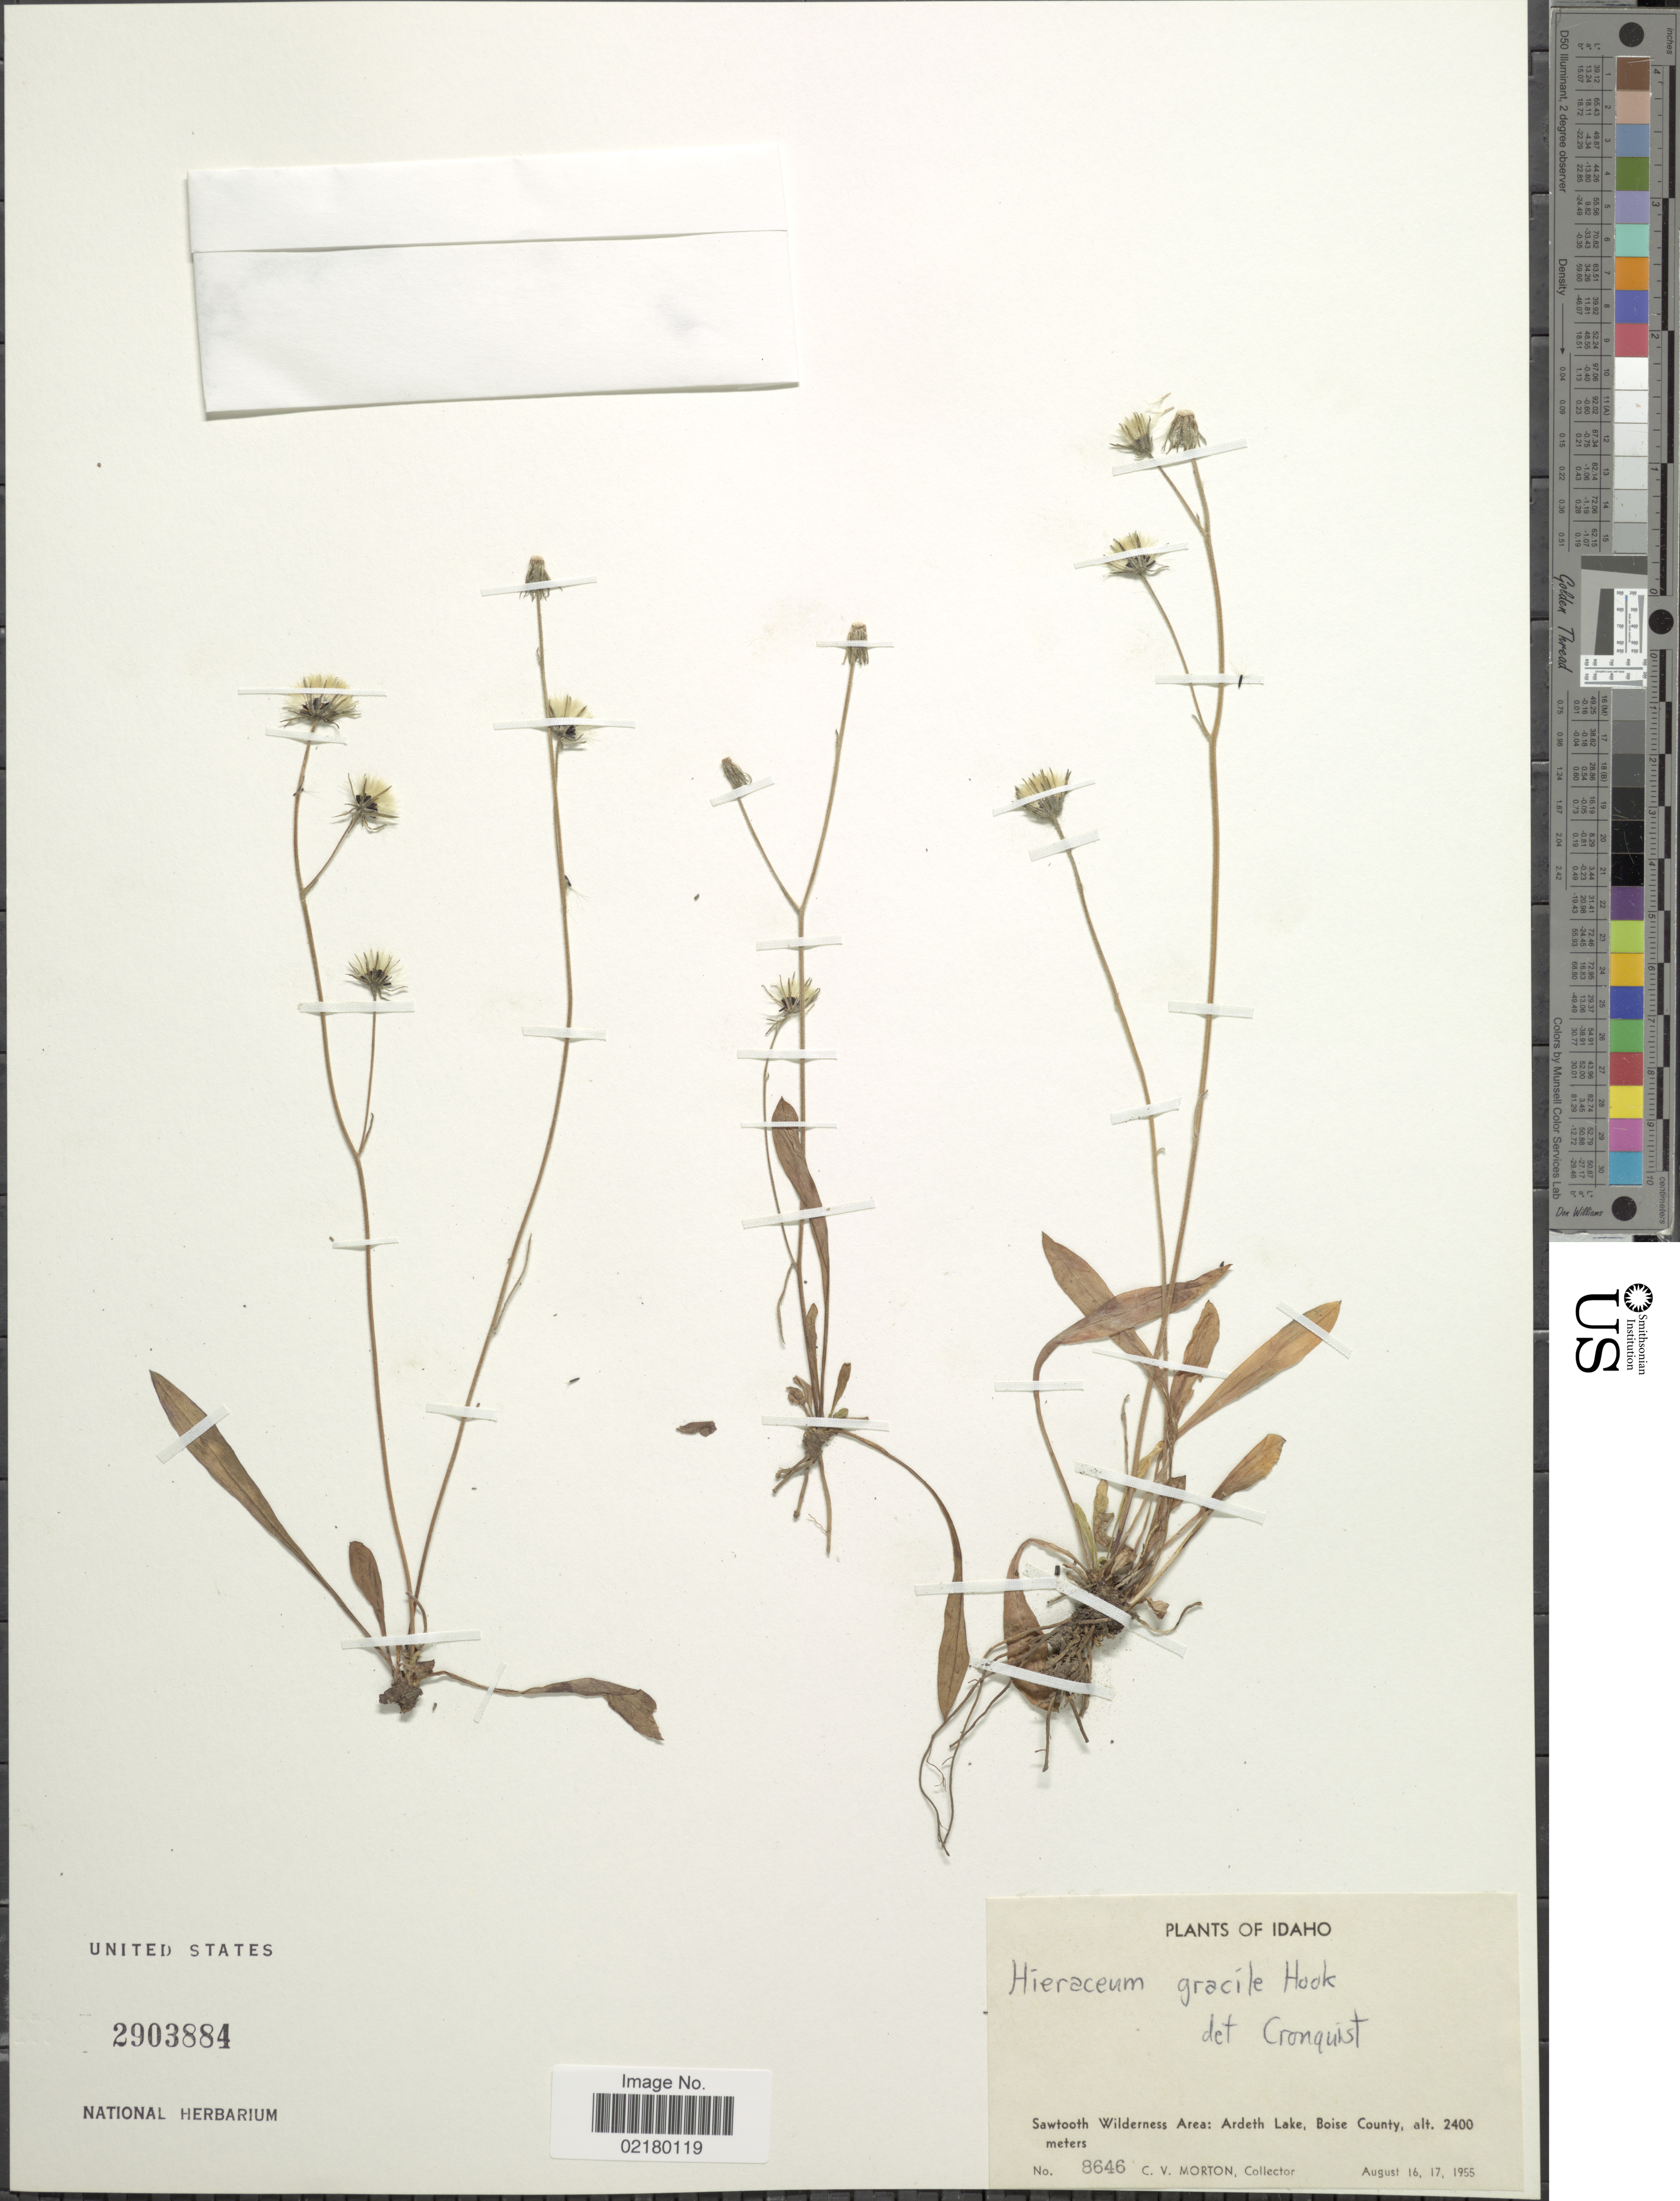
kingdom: Plantae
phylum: Tracheophyta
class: Magnoliopsida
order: Asterales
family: Asteraceae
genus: Hieracium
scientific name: Hieracium triste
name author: Willd. ex Spreng.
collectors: C. V. Morton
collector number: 8646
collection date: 1955-08-16/1955-08-17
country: United States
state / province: Idaho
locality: Sawtooth Wilderness Area: Ardeth Lake, Boise County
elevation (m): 2400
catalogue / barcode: US 2903884